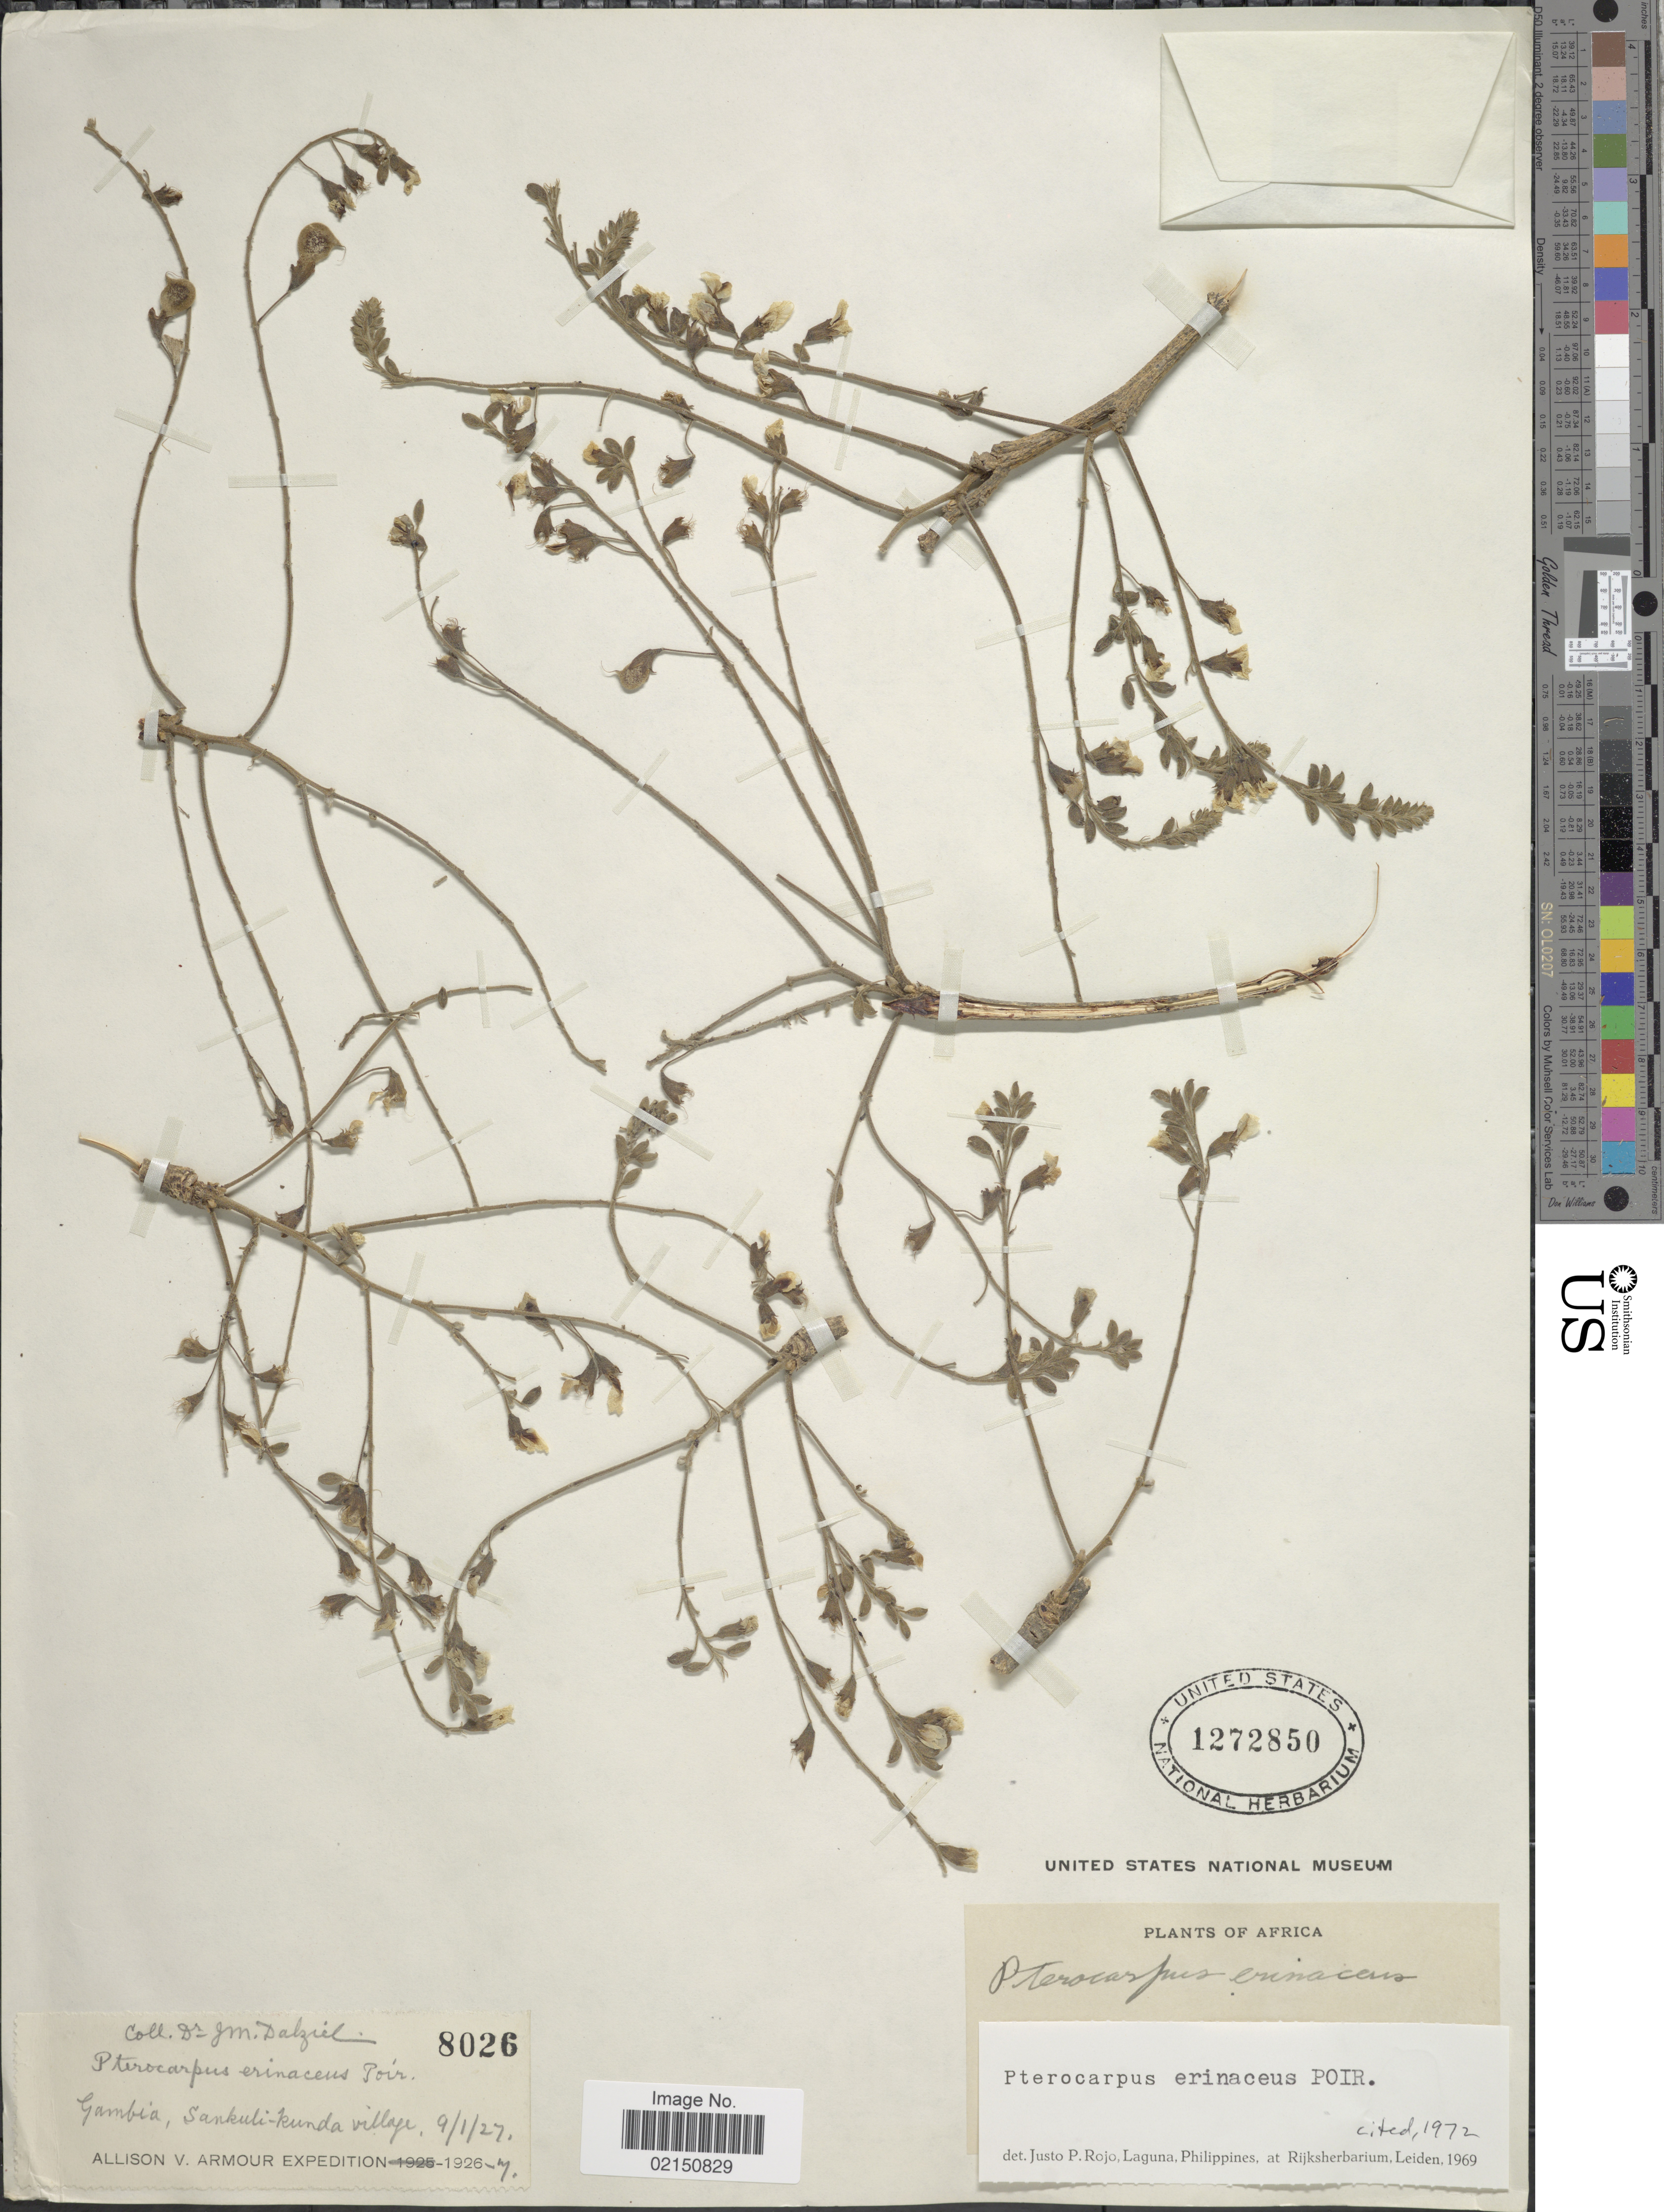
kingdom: Plantae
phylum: Tracheophyta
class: Magnoliopsida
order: Fabales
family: Fabaceae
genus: Pterocarpus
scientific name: Pterocarpus erinaceus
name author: Poir.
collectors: J. Dalziel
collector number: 8026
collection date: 1927-09-01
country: Gambia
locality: Sankuli-kunda village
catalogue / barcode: US 1272850